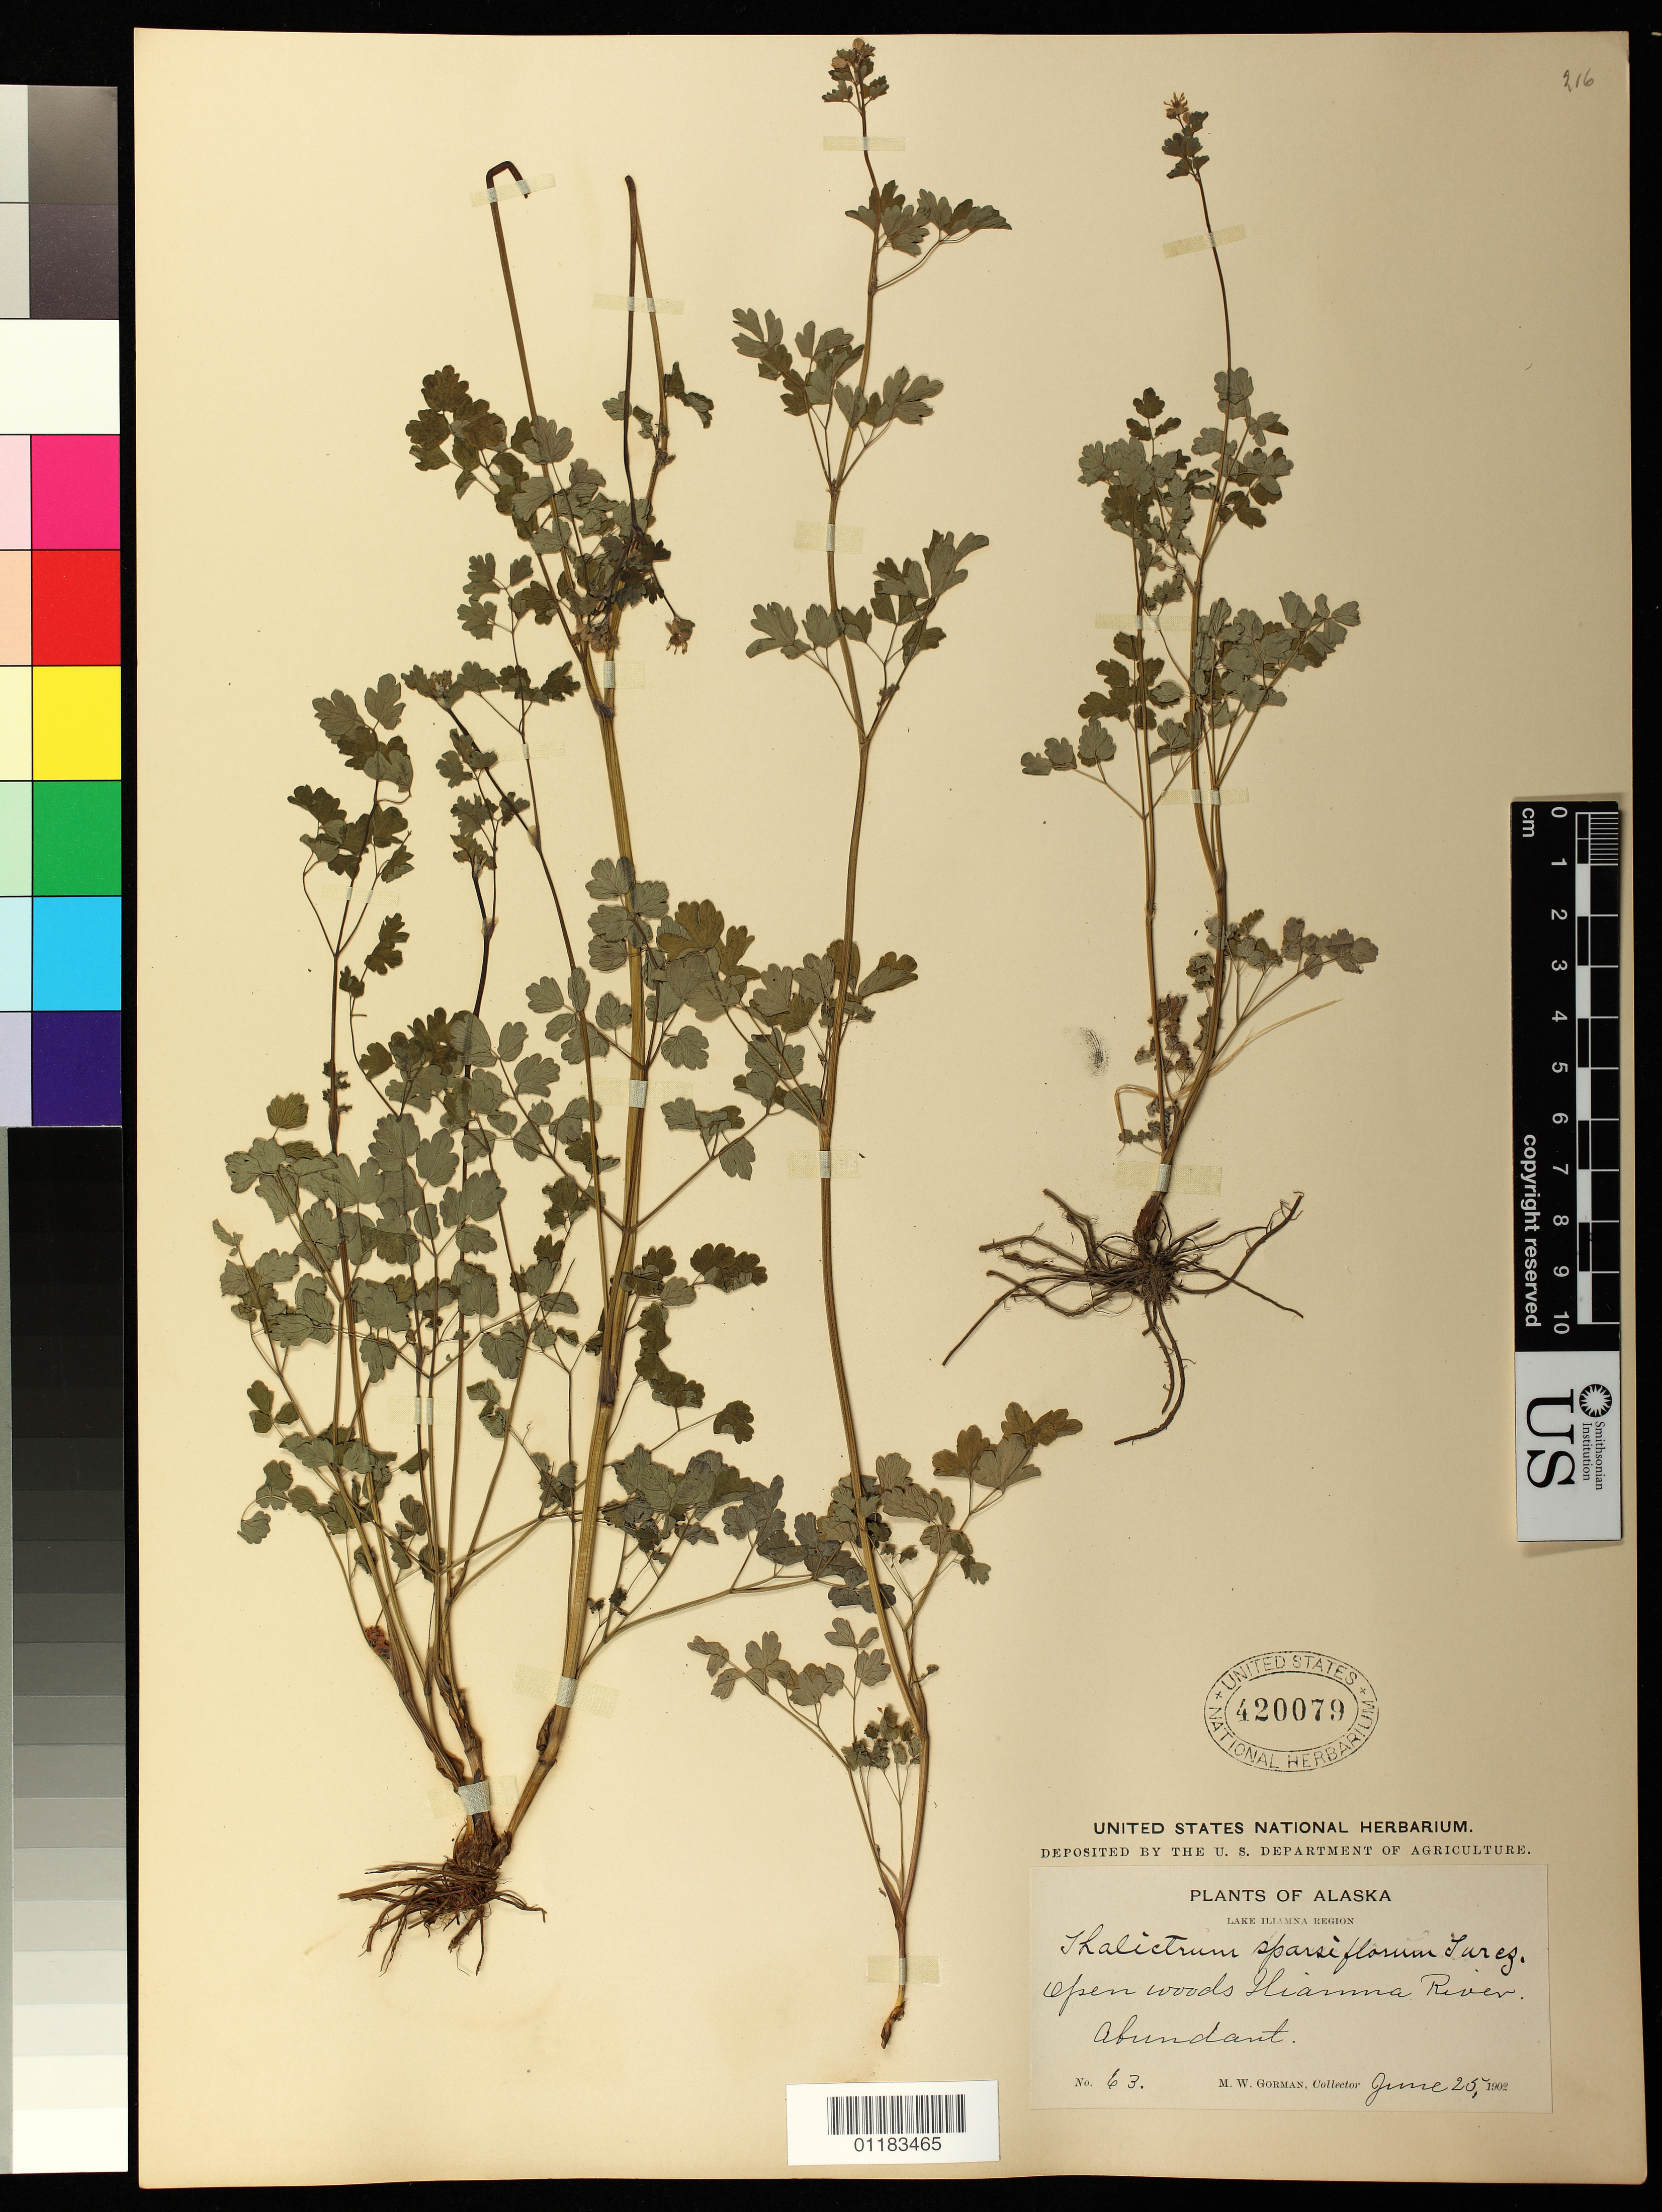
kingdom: Plantae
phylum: Tracheophyta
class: Magnoliopsida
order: Ranunculales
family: Ranunculaceae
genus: Thalictrum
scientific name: Thalictrum sparsiflorum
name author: Turcz. ex Fisch. & C.A. Mey.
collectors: M. W. Gorman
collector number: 63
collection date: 1902-06-25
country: United States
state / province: Alaska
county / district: Lake and Peninsula Borough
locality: Open woods Iliamna River.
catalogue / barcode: US 420079